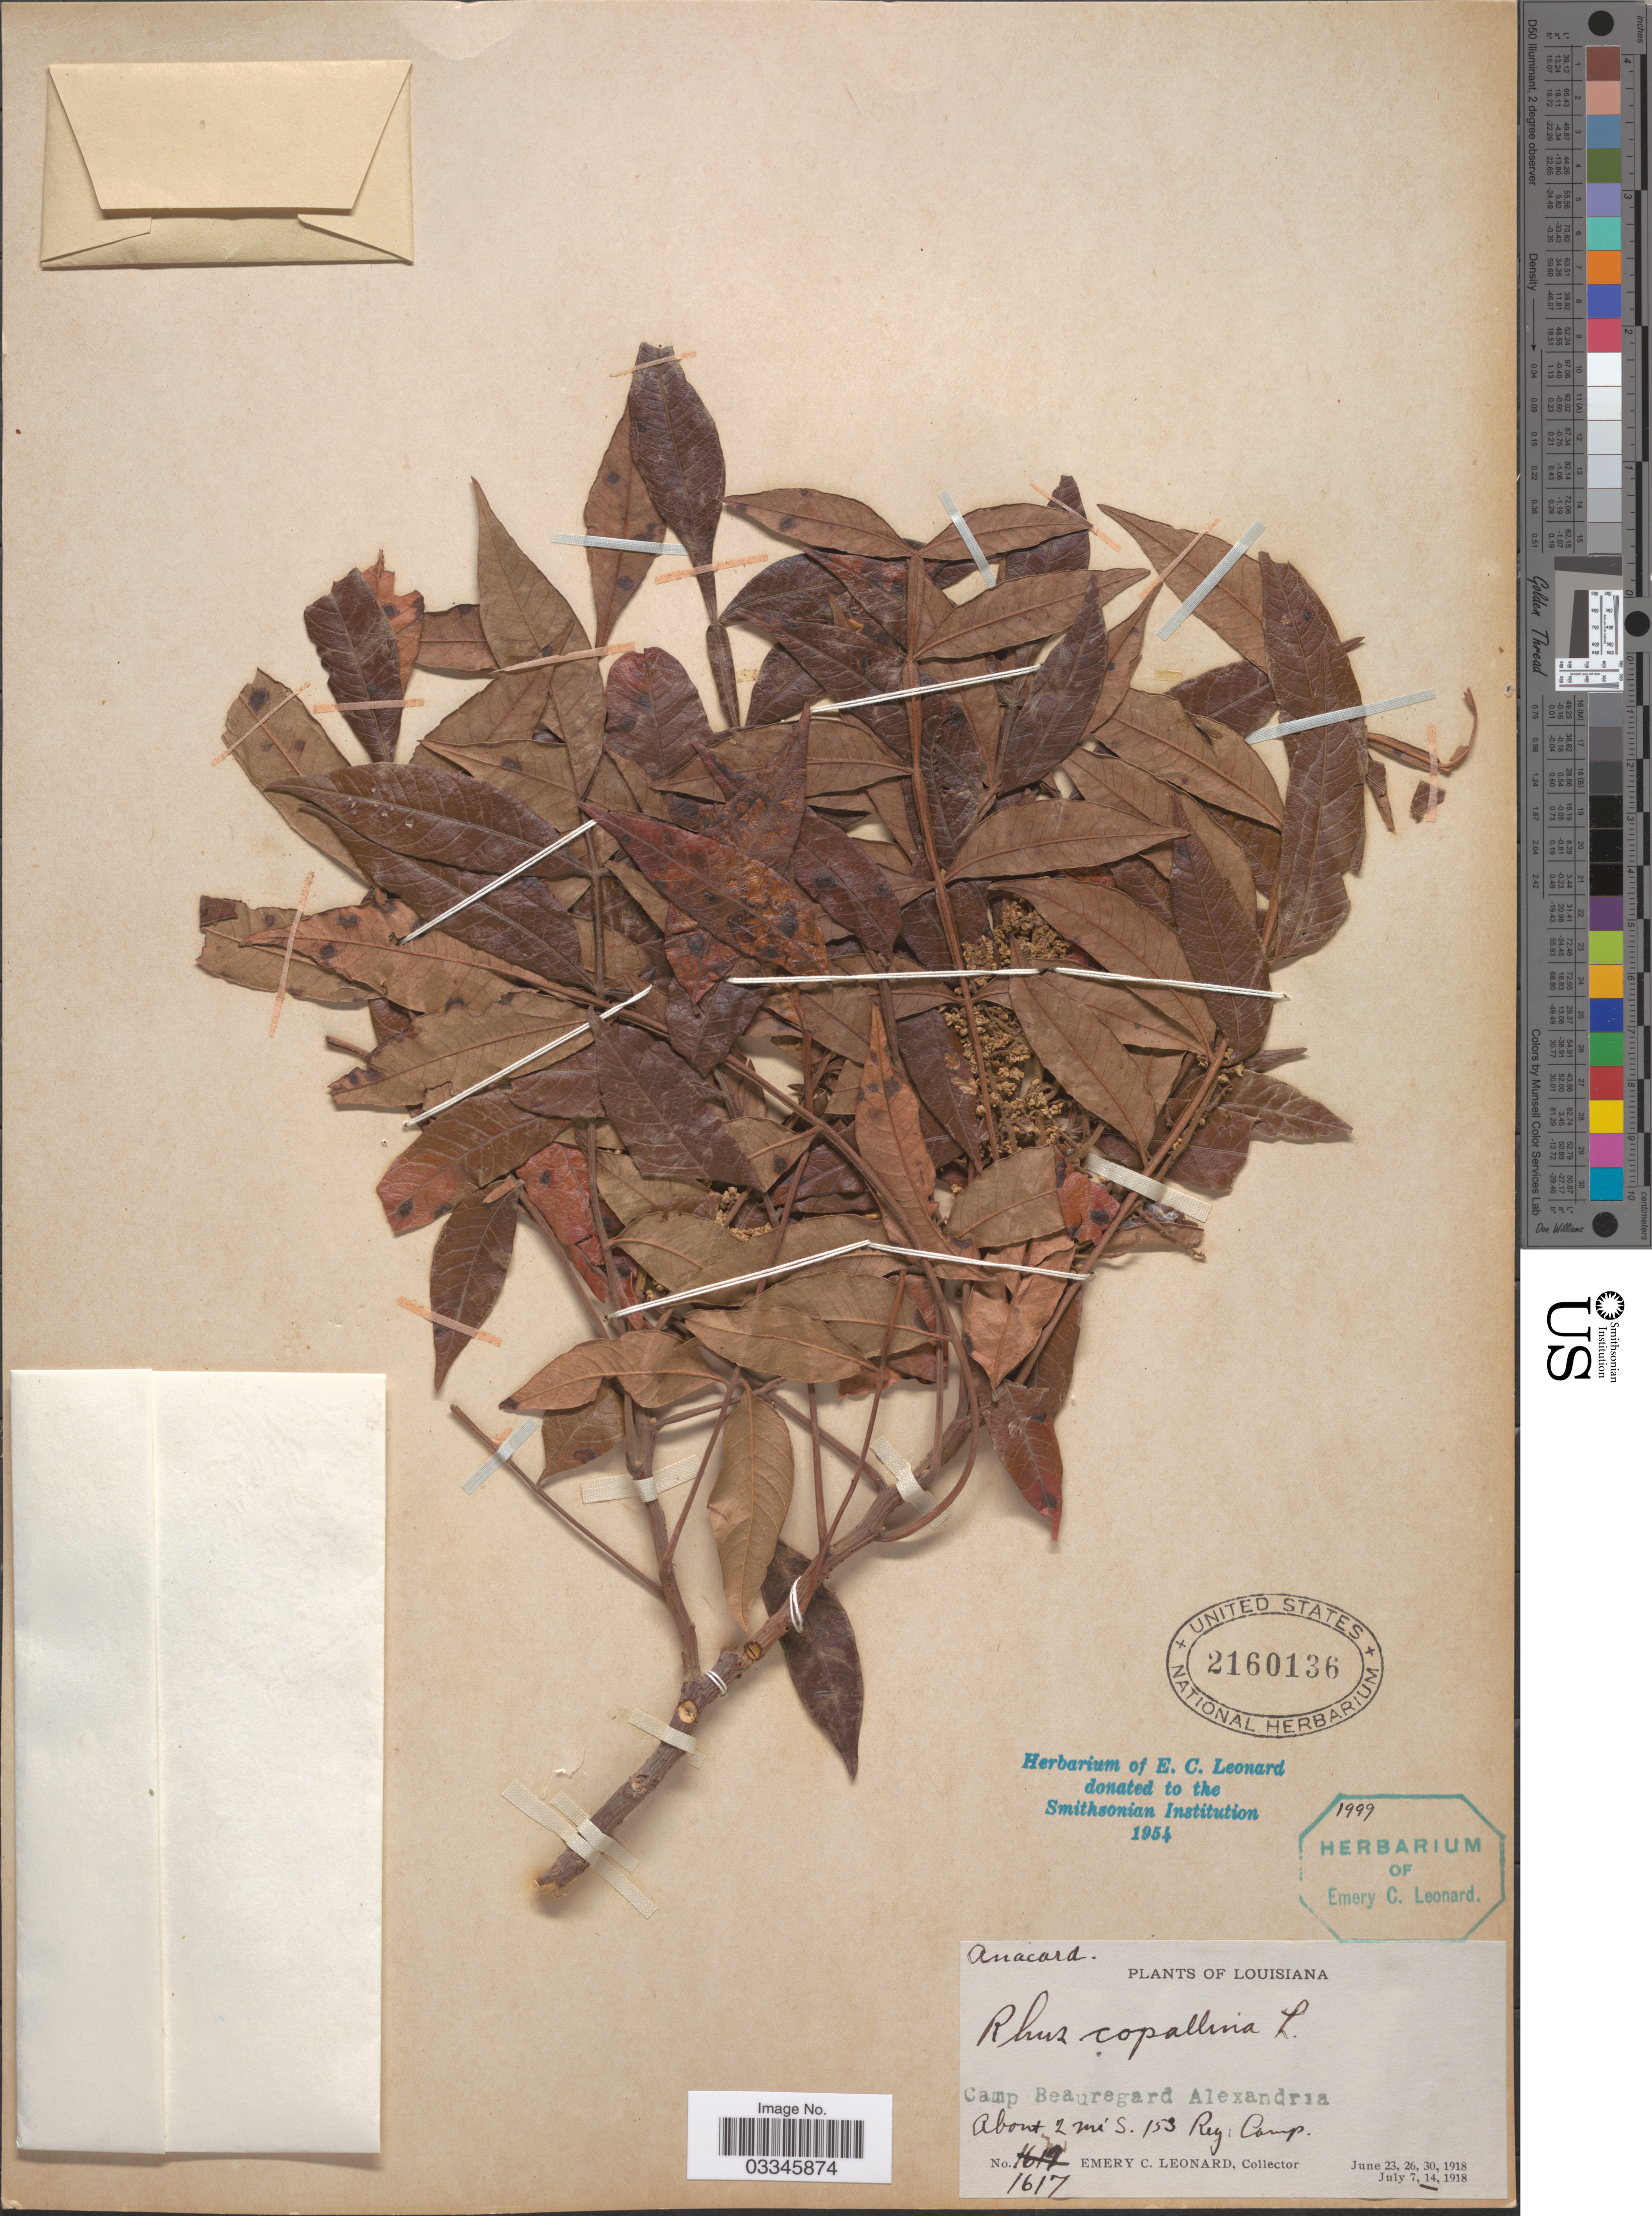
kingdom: Plantae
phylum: Tracheophyta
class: Magnoliopsida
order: Sapindales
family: Anacardiaceae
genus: Rhus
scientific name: Rhus copallinum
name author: L.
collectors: E. C. Leonard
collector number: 1617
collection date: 1918-07-14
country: United States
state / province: Louisiana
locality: Camp Beauregard Alexandria. About 2 mi S. 153 Reg: Camp.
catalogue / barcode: US 2160136